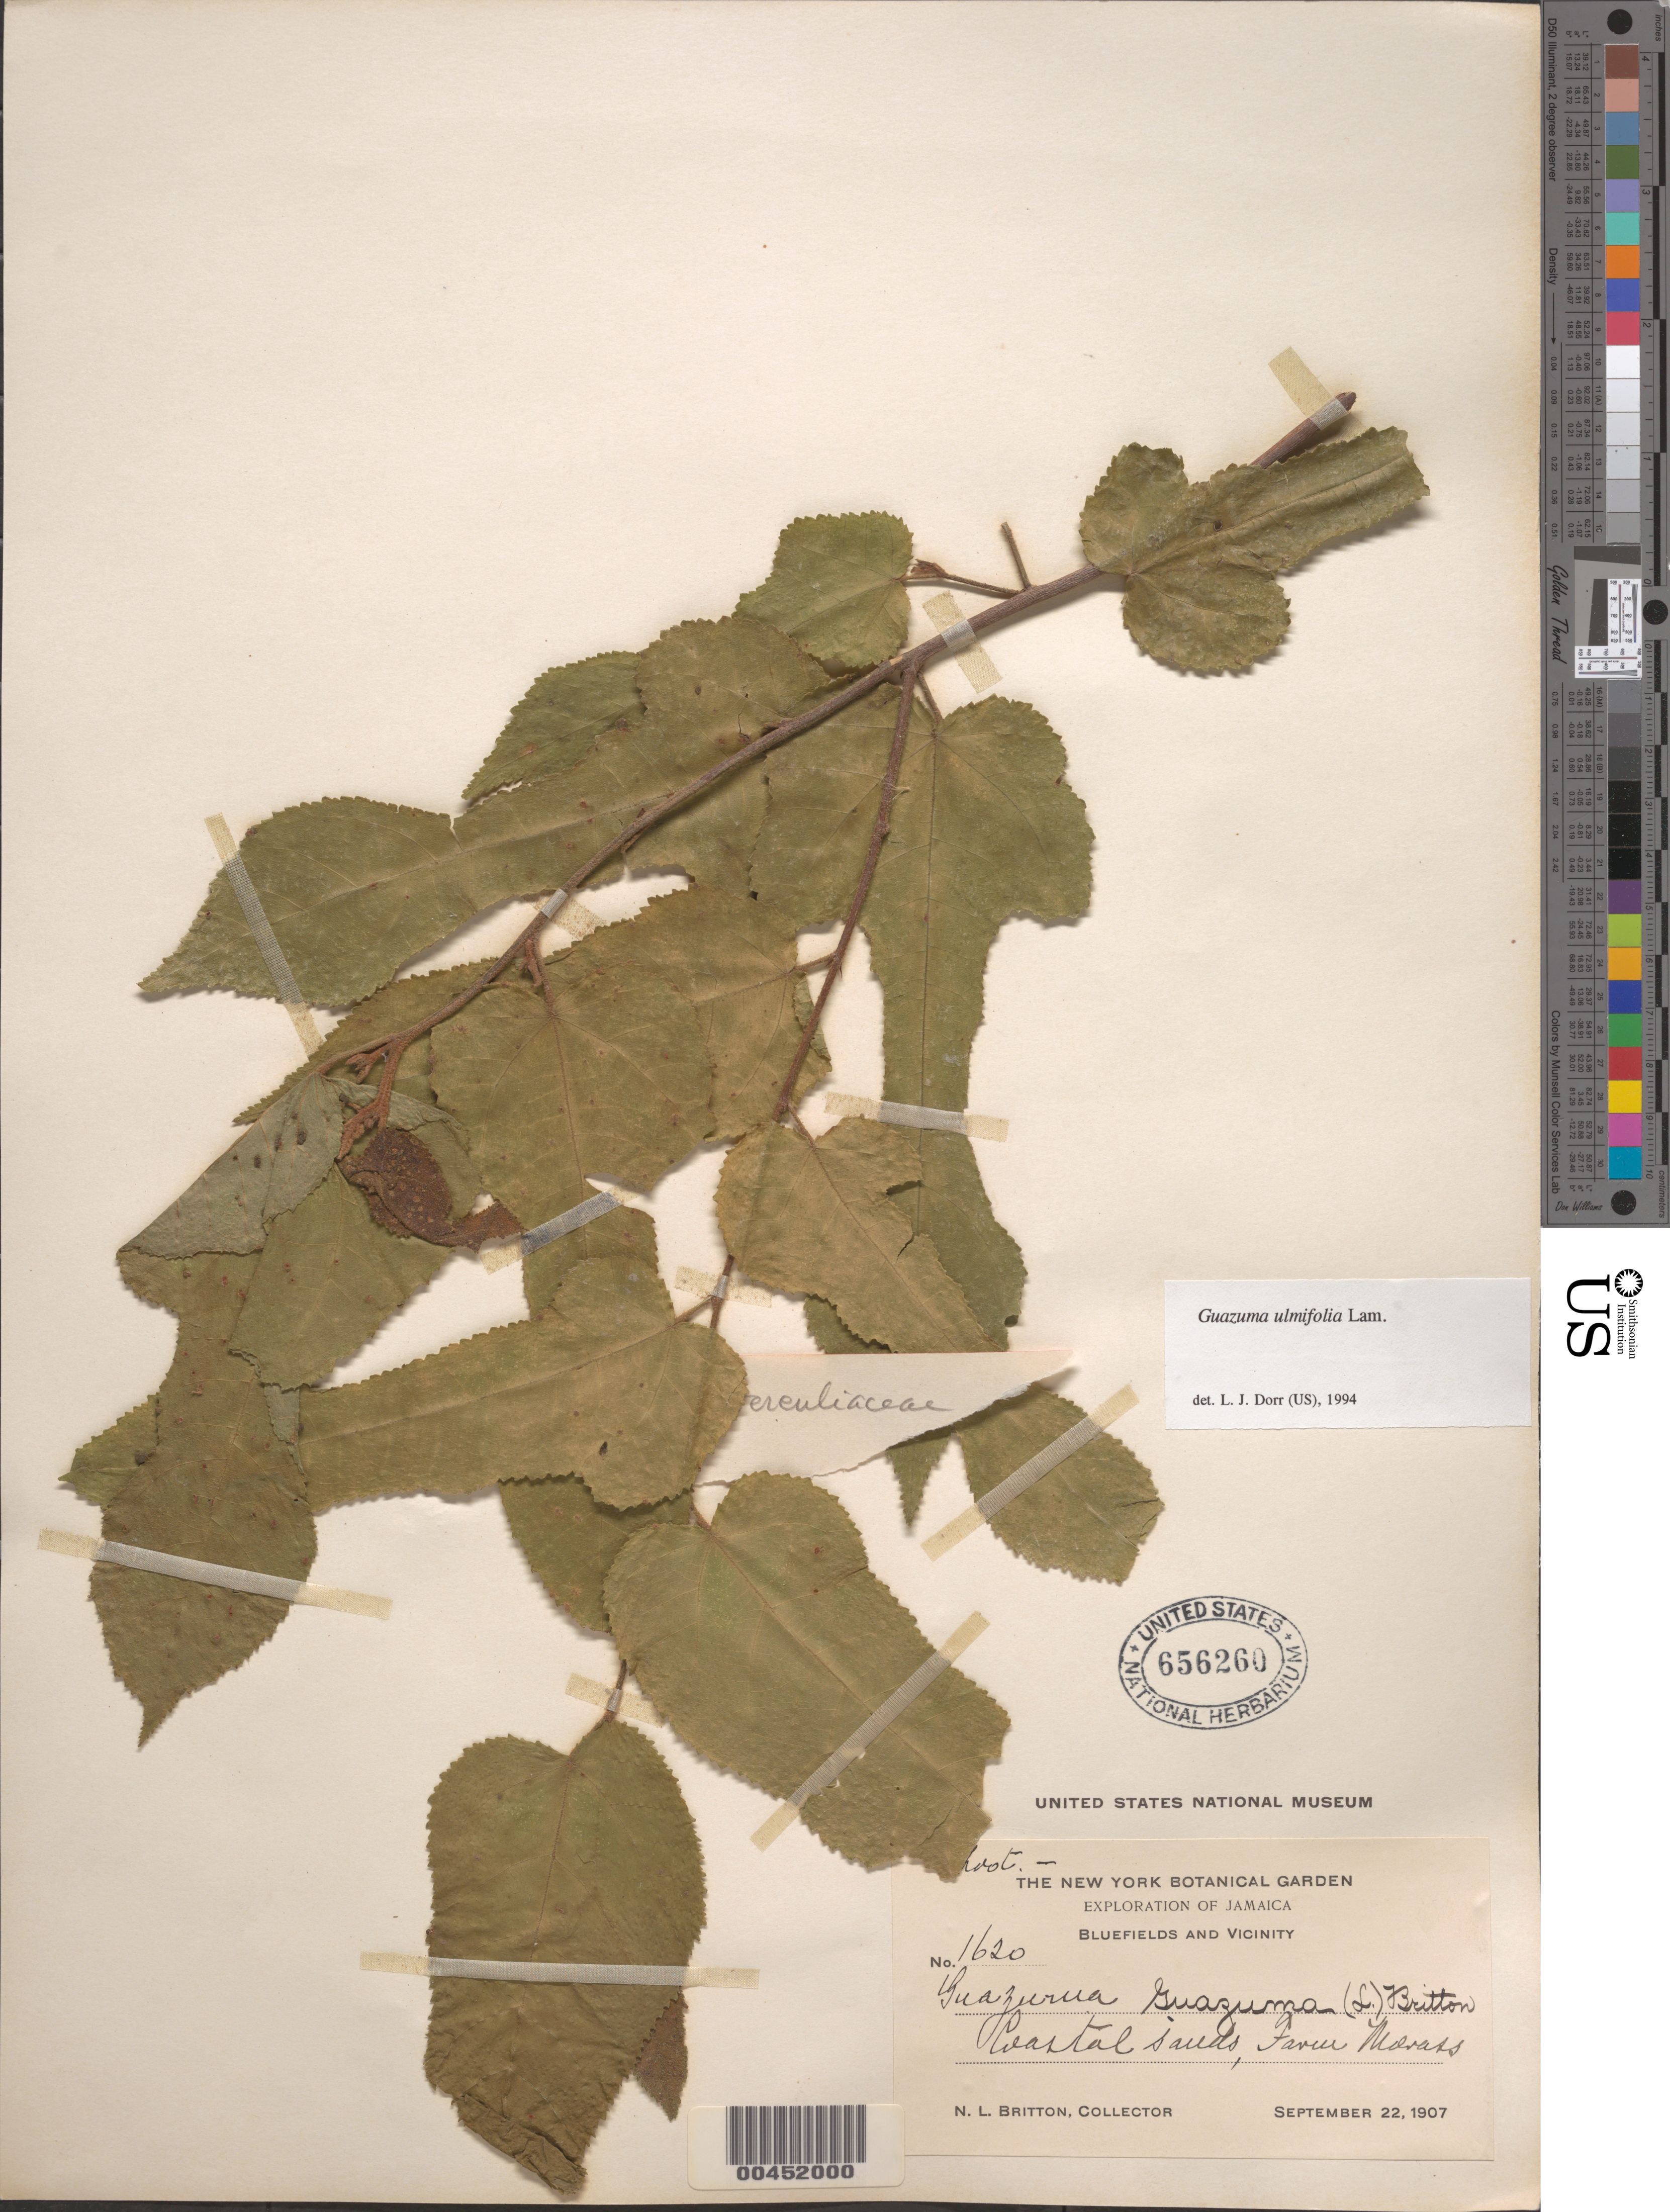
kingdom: Plantae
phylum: Tracheophyta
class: Magnoliopsida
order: Malvales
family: Malvaceae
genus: Guazuma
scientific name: Guazuma ulmifolia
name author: Lam.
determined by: Dorr, L. J., (BOT), Smithsonian Institution - National Museum of Natural History (UNITED STATES)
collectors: N. Britton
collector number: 1620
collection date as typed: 22 Sep 1907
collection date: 1907-09-22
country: Jamaica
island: Greater Antilles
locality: Bluefields and vicinity, Farm Morass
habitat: Coastal sands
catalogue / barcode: US 656260